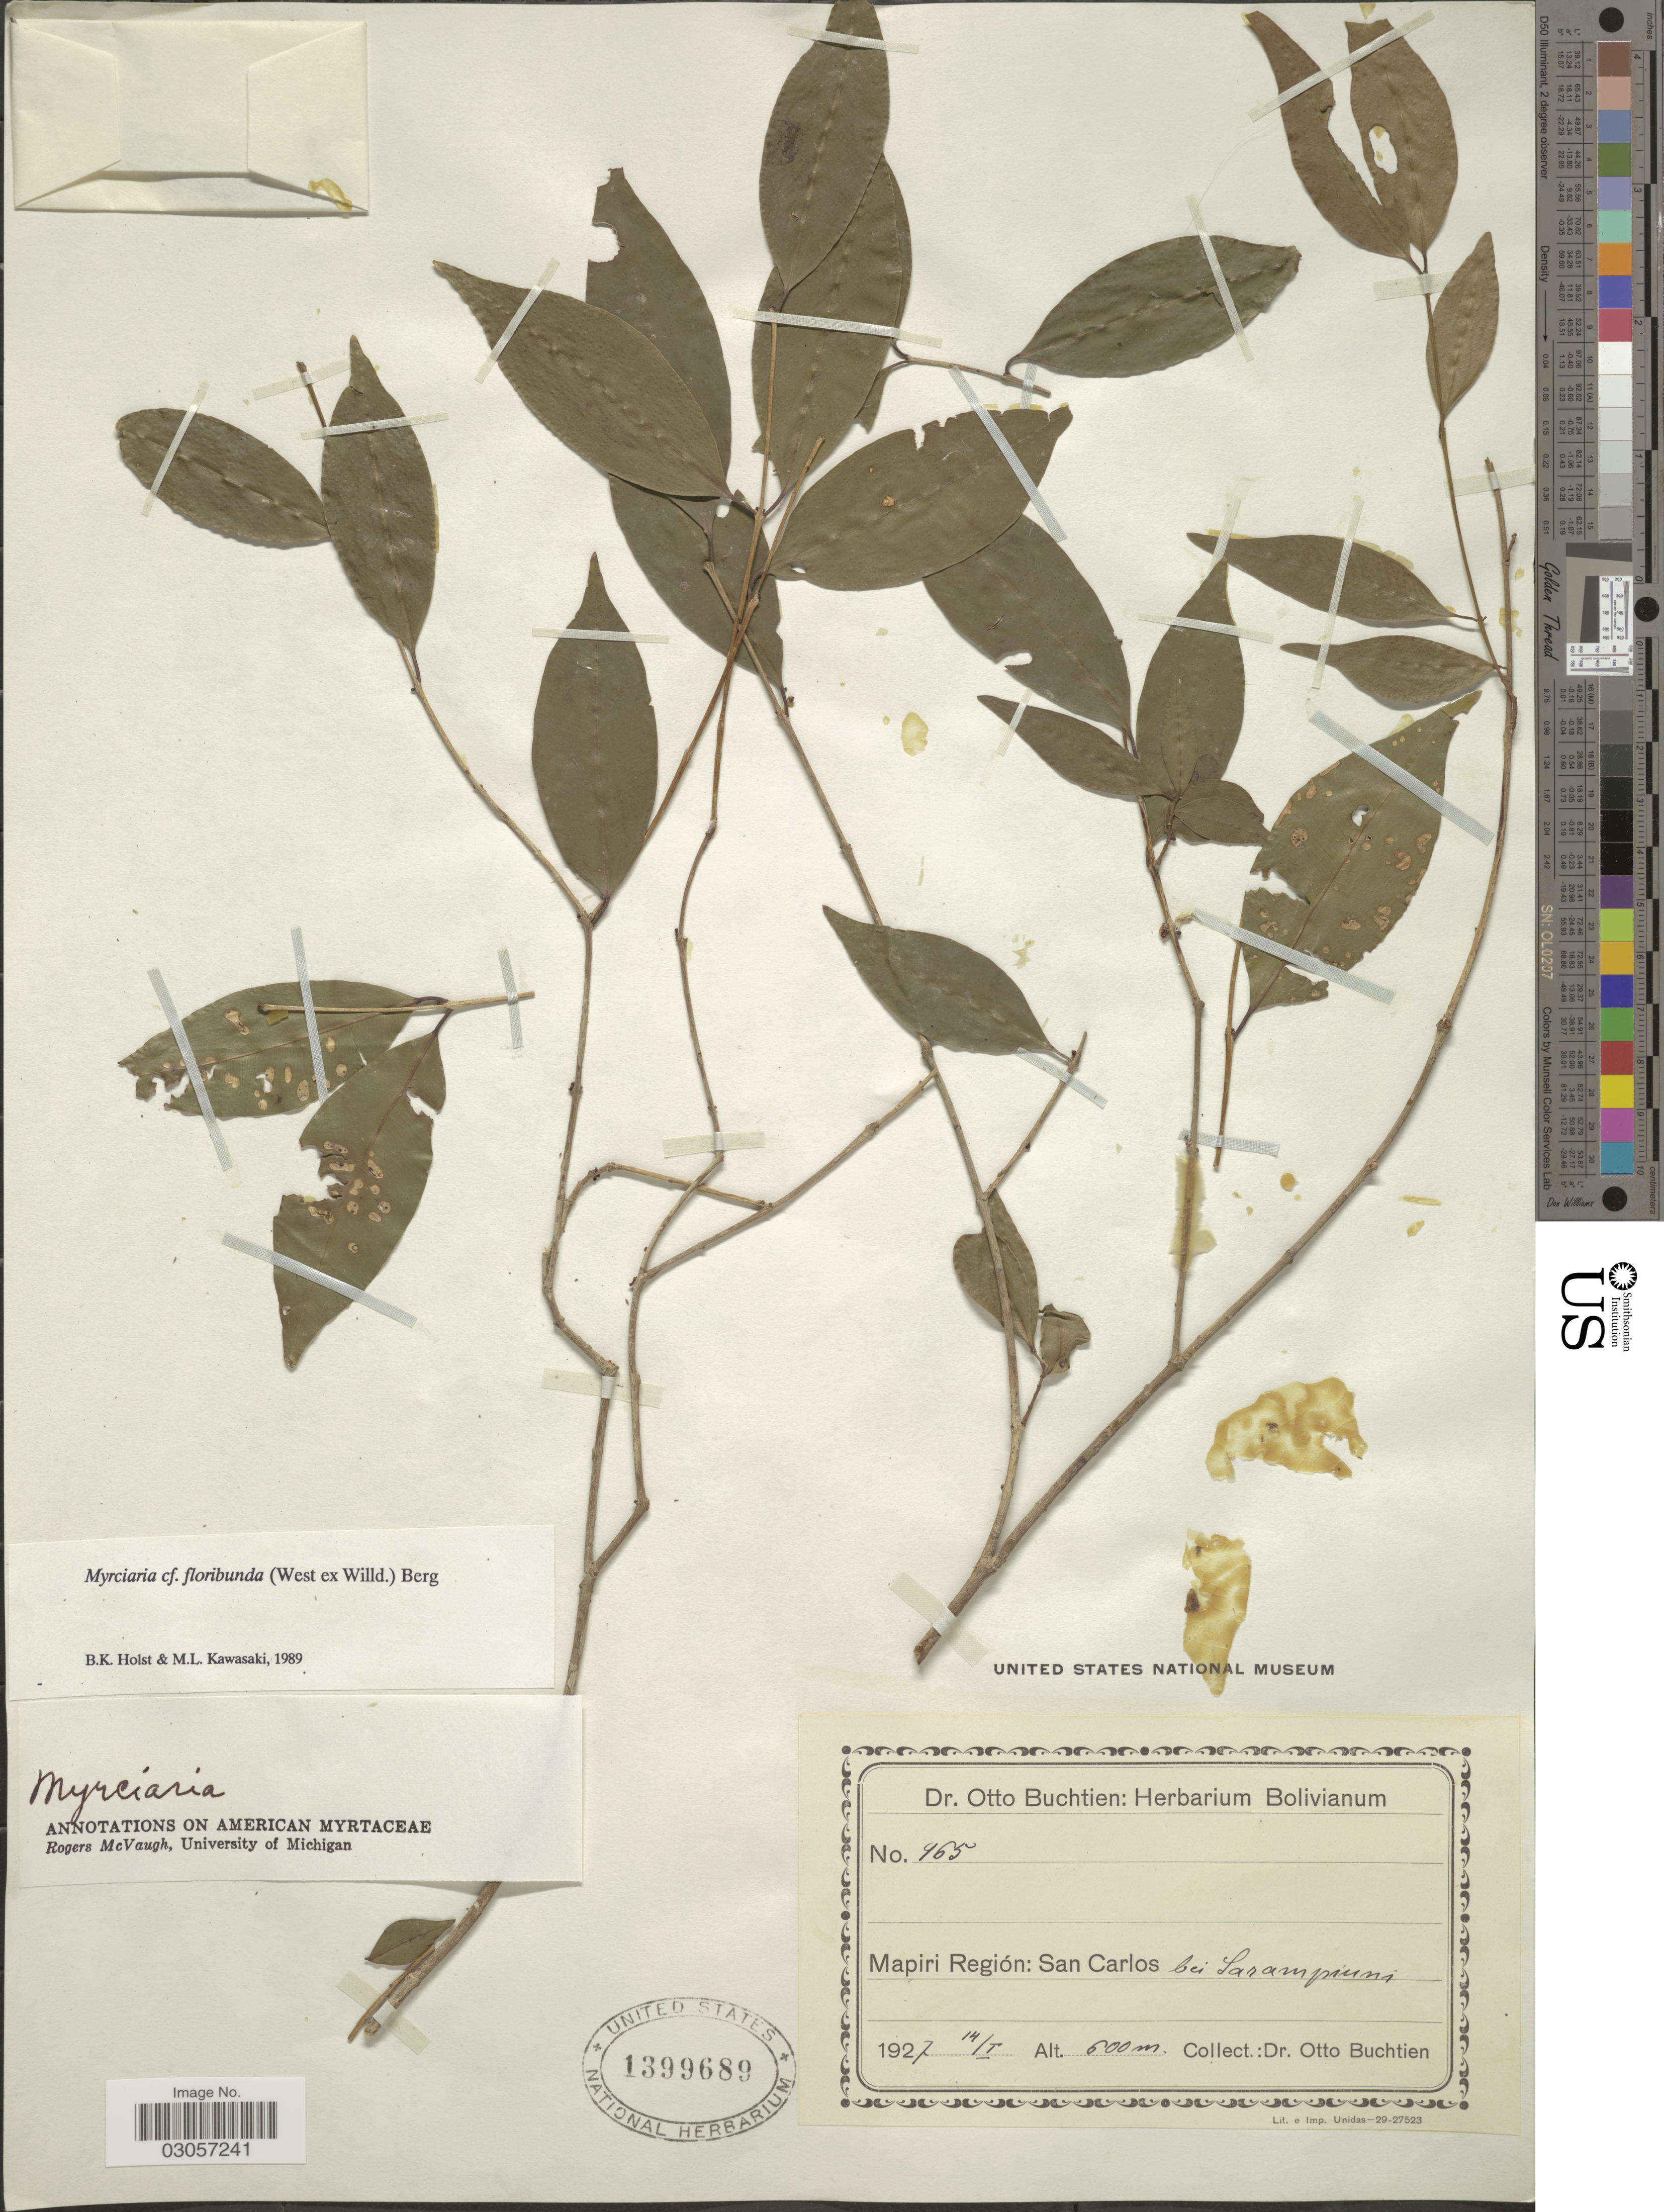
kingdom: Plantae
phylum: Tracheophyta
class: Magnoliopsida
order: Myrtales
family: Myrtaceae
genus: Myrciaria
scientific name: Myrciaria floribunda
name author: (H. West ex Willd.) O. Berg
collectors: O. Buchtien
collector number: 465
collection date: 1927-01-14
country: Bolivia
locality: Mapiri Región: San Carlos bei Sarampiumi.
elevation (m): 600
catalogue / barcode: US 1399689